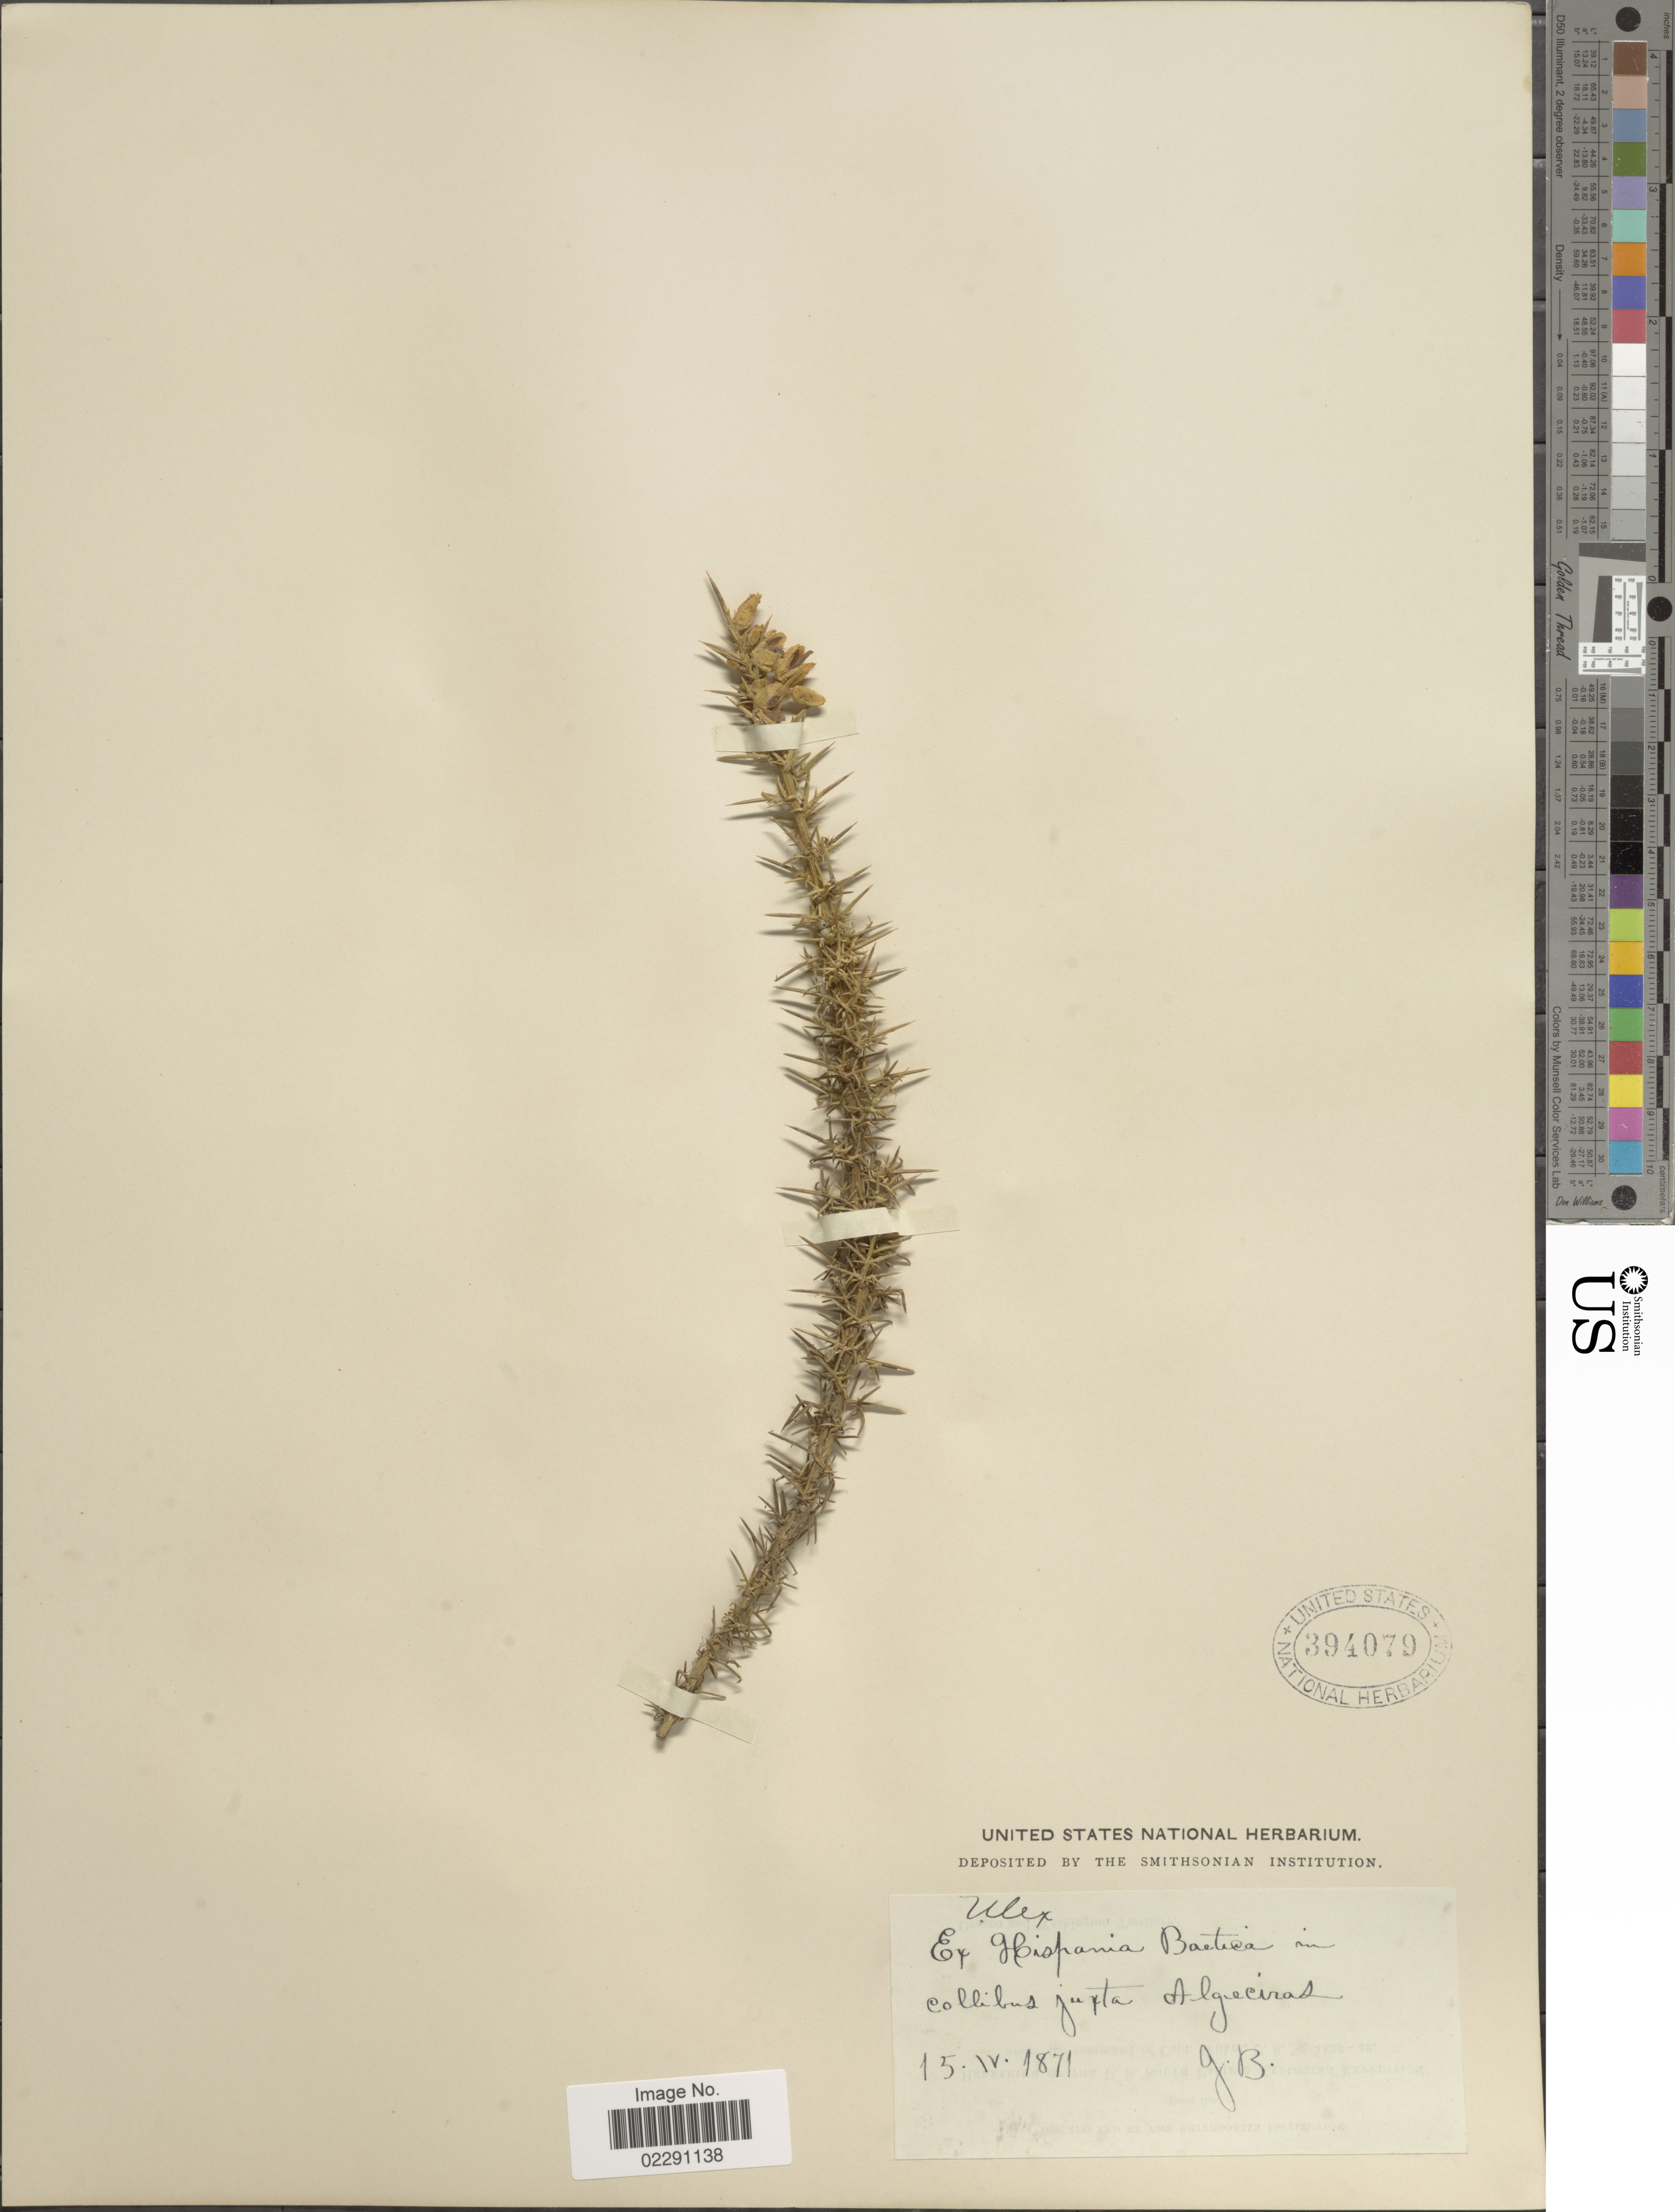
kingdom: Plantae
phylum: Tracheophyta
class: Magnoliopsida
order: Fabales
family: Fabaceae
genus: Ulex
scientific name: Ulex sp.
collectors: J. B.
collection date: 1871-04-15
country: Algeria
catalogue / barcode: US 394079